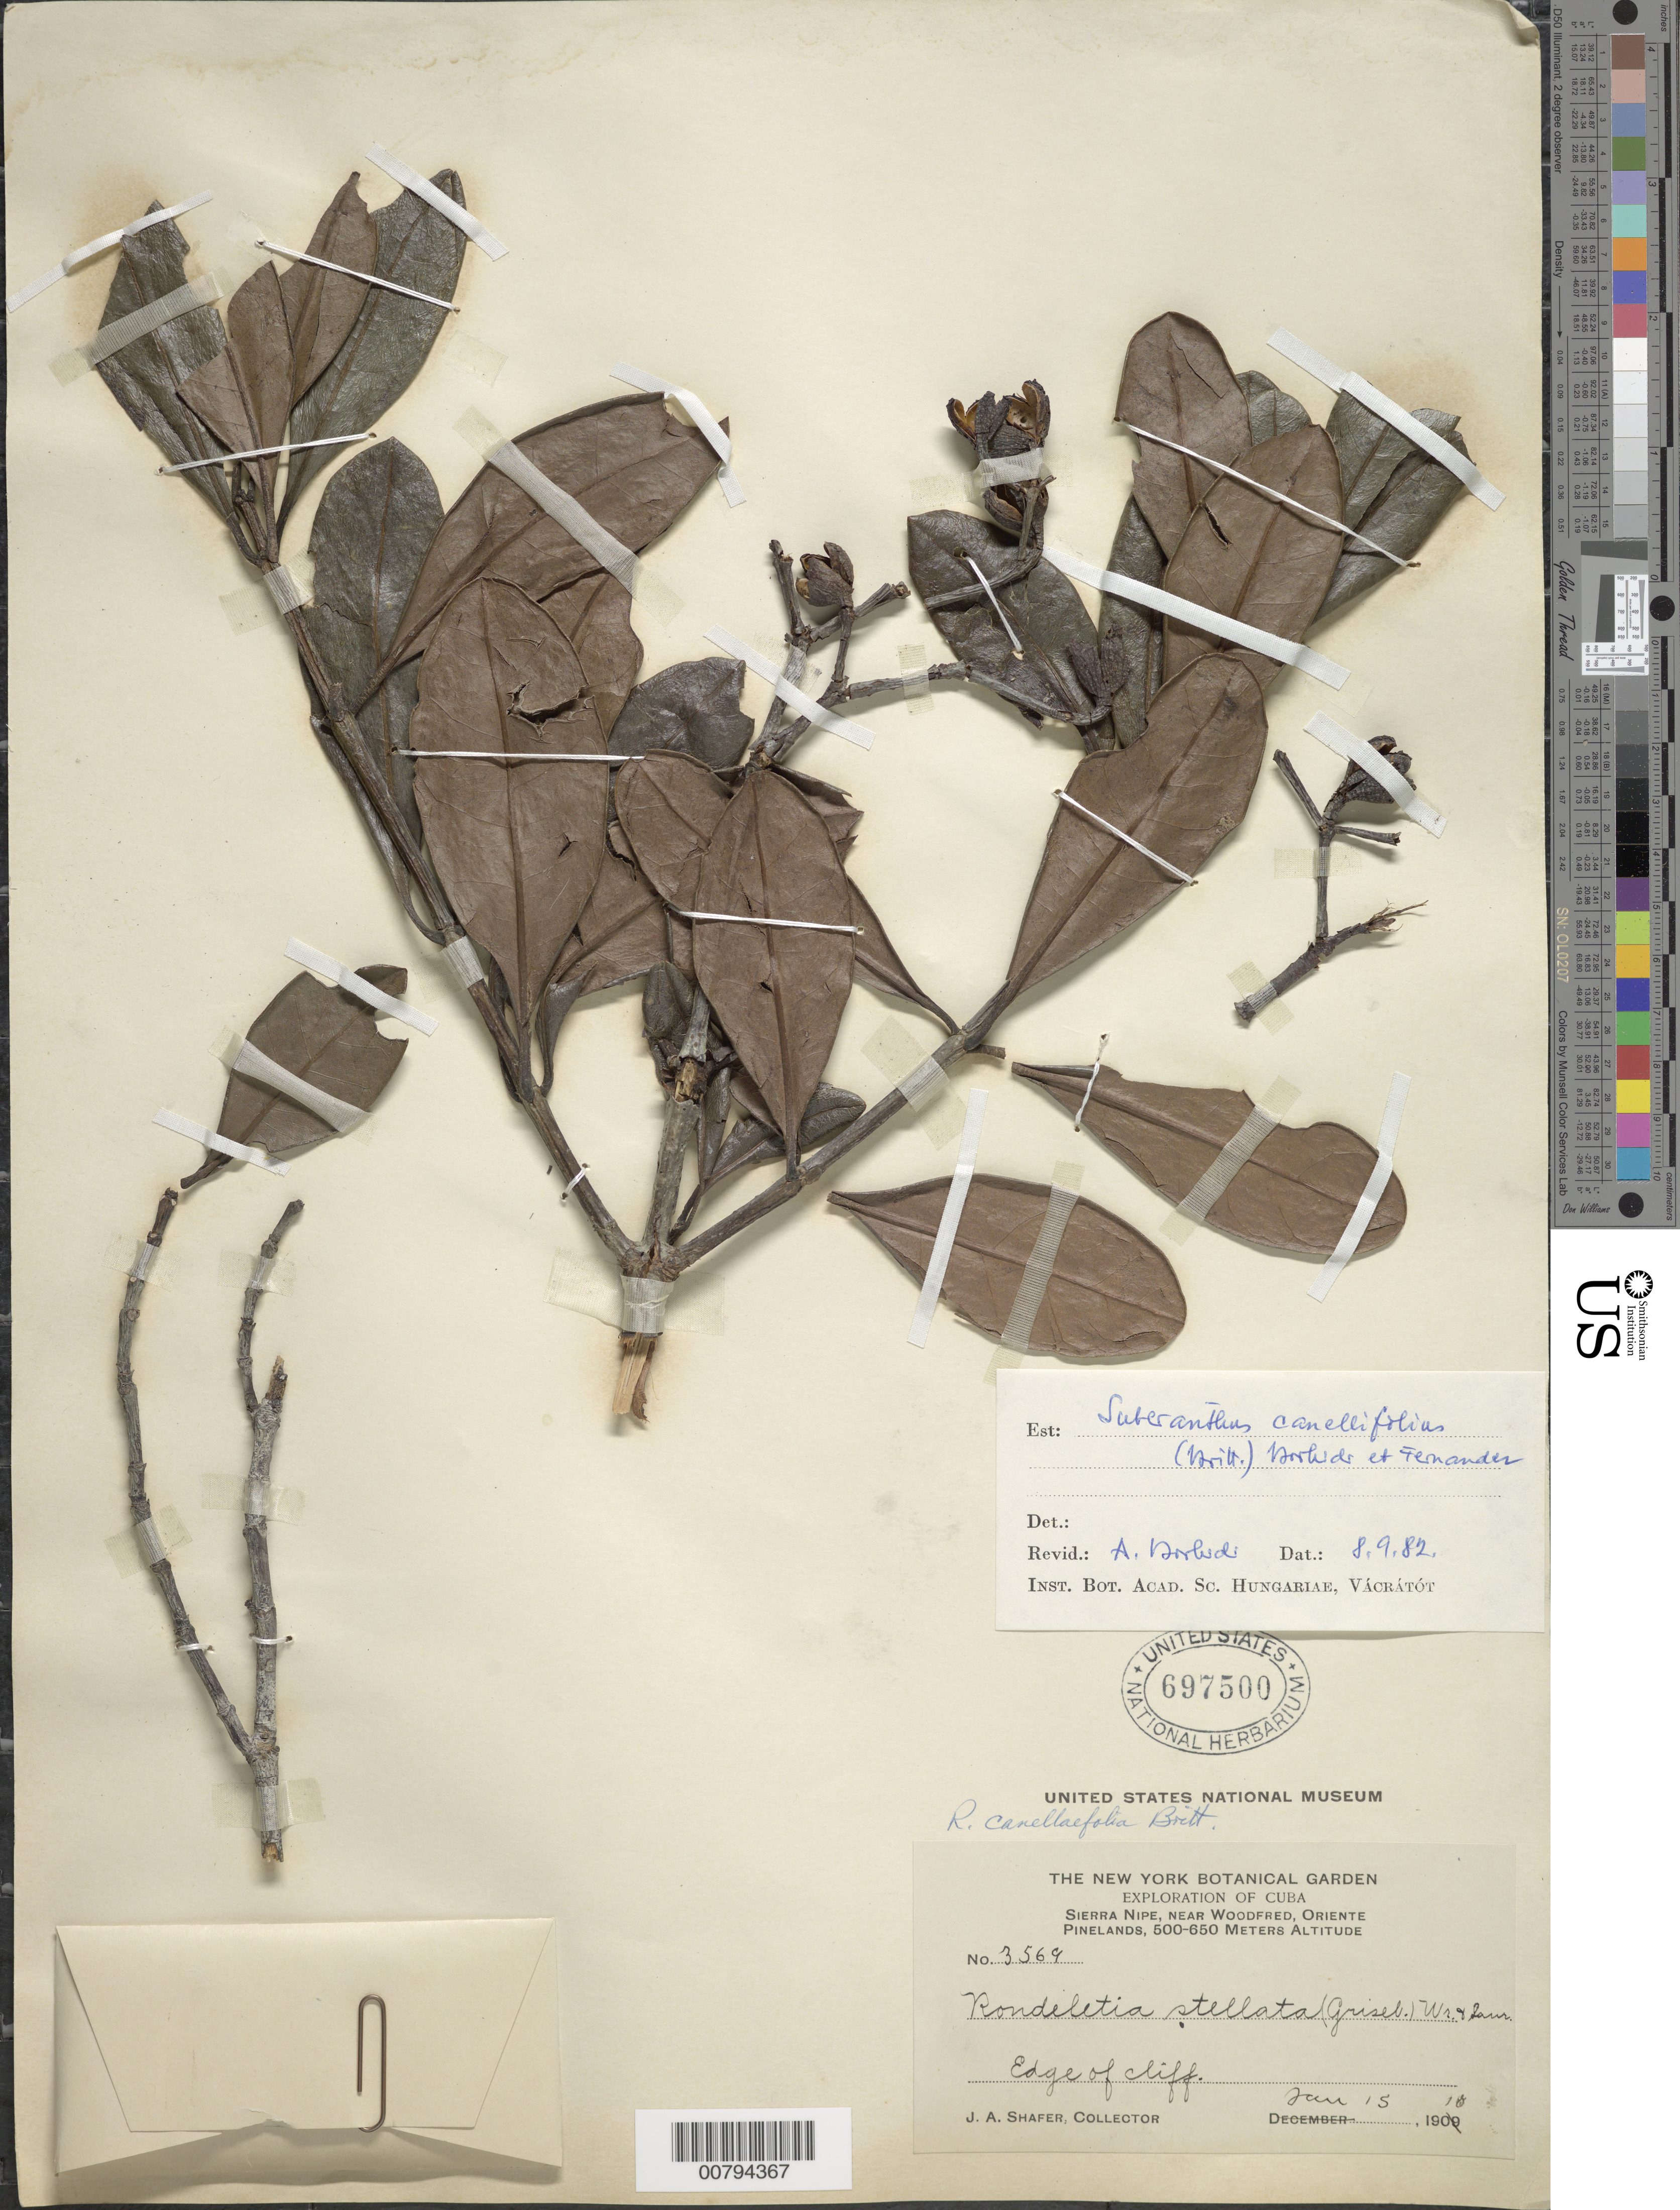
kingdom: Plantae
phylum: Tracheophyta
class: Magnoliopsida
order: Gentianales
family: Rubiaceae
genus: Suberanthus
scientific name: Suberanthus canellifolius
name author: (Britton) Borhidi & Fernández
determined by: Borhidi, Attila L.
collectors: J. A. Shafer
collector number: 3569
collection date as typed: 15 Jan 1910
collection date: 1910-01-15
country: Cuba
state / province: Oriente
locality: Cliff. Sierra Nipe, near Woodfred.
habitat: Pinelands. Edge of cliff.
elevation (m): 500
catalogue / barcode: US 697500